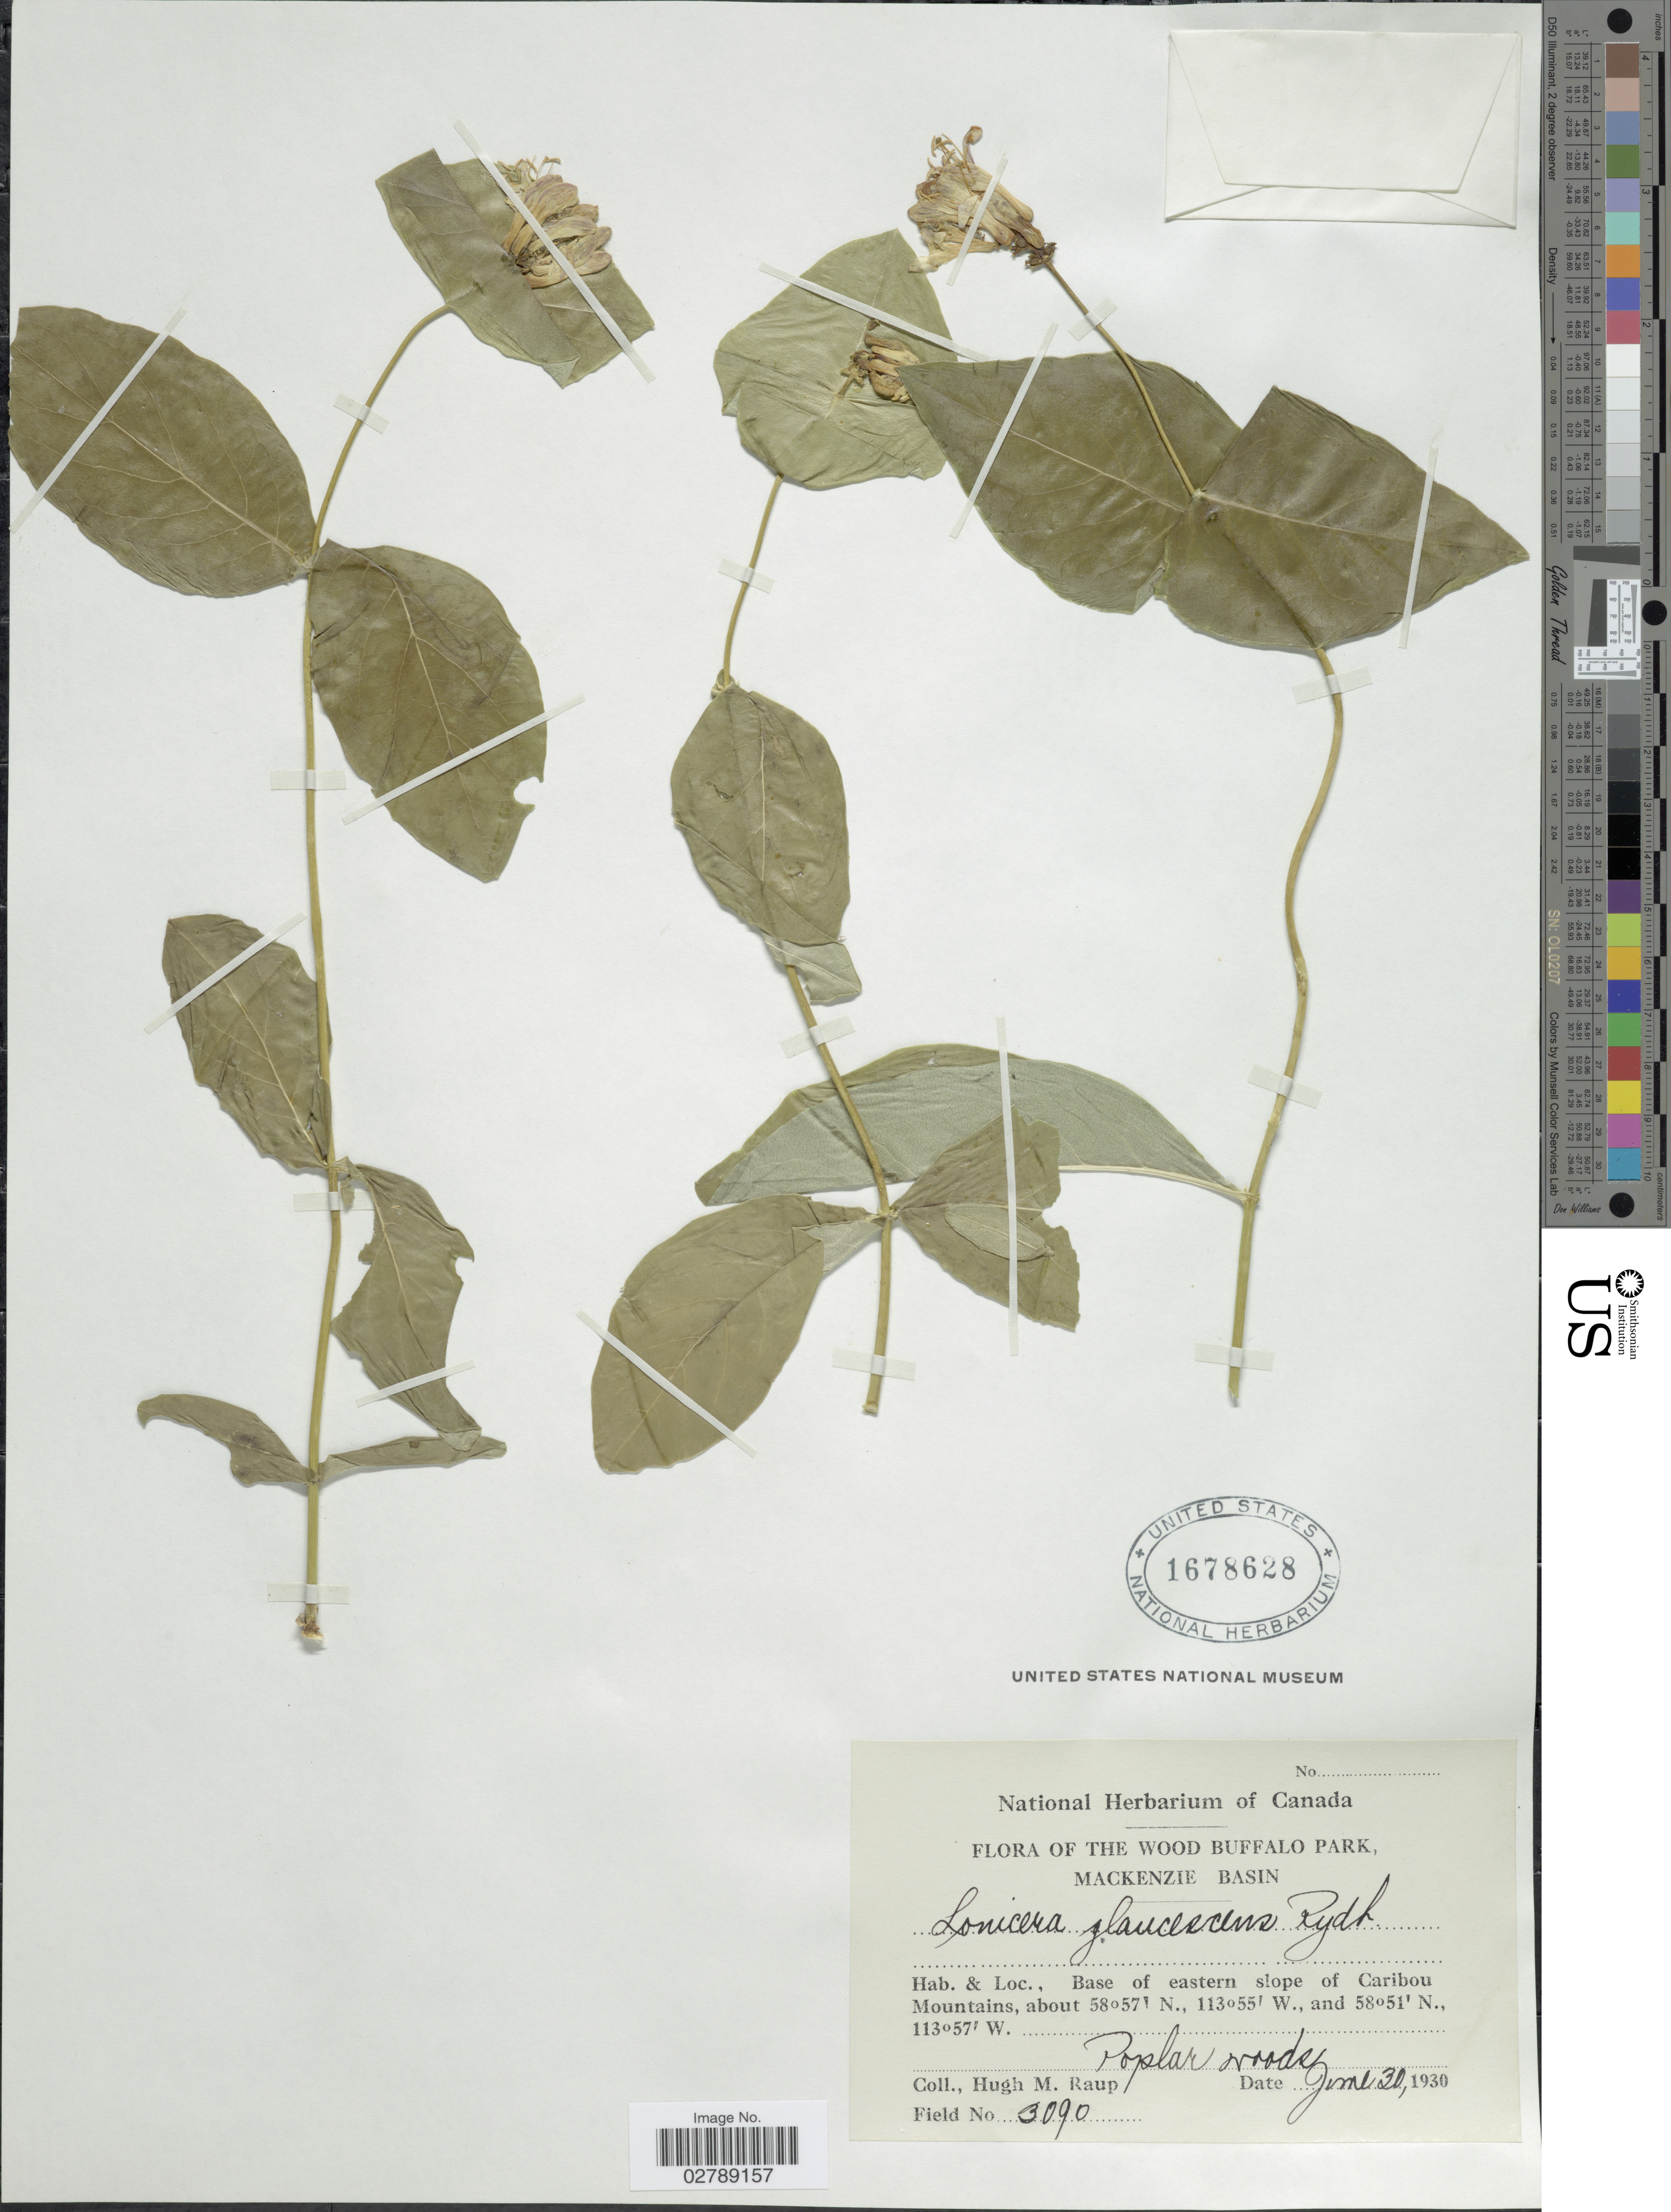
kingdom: Plantae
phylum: Tracheophyta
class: Magnoliopsida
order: Dipsacales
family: Caprifoliaceae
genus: Lonicera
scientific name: Lonicera dioica var. glaucescens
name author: (Rydb.) Butters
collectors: H. Raup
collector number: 3090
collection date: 1930-06-30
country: Canada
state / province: Alberta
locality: The Wood Buffalo Park. Mackenzie Basin. Base of eastern slope of Caribou Mountains.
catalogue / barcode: US 1678628